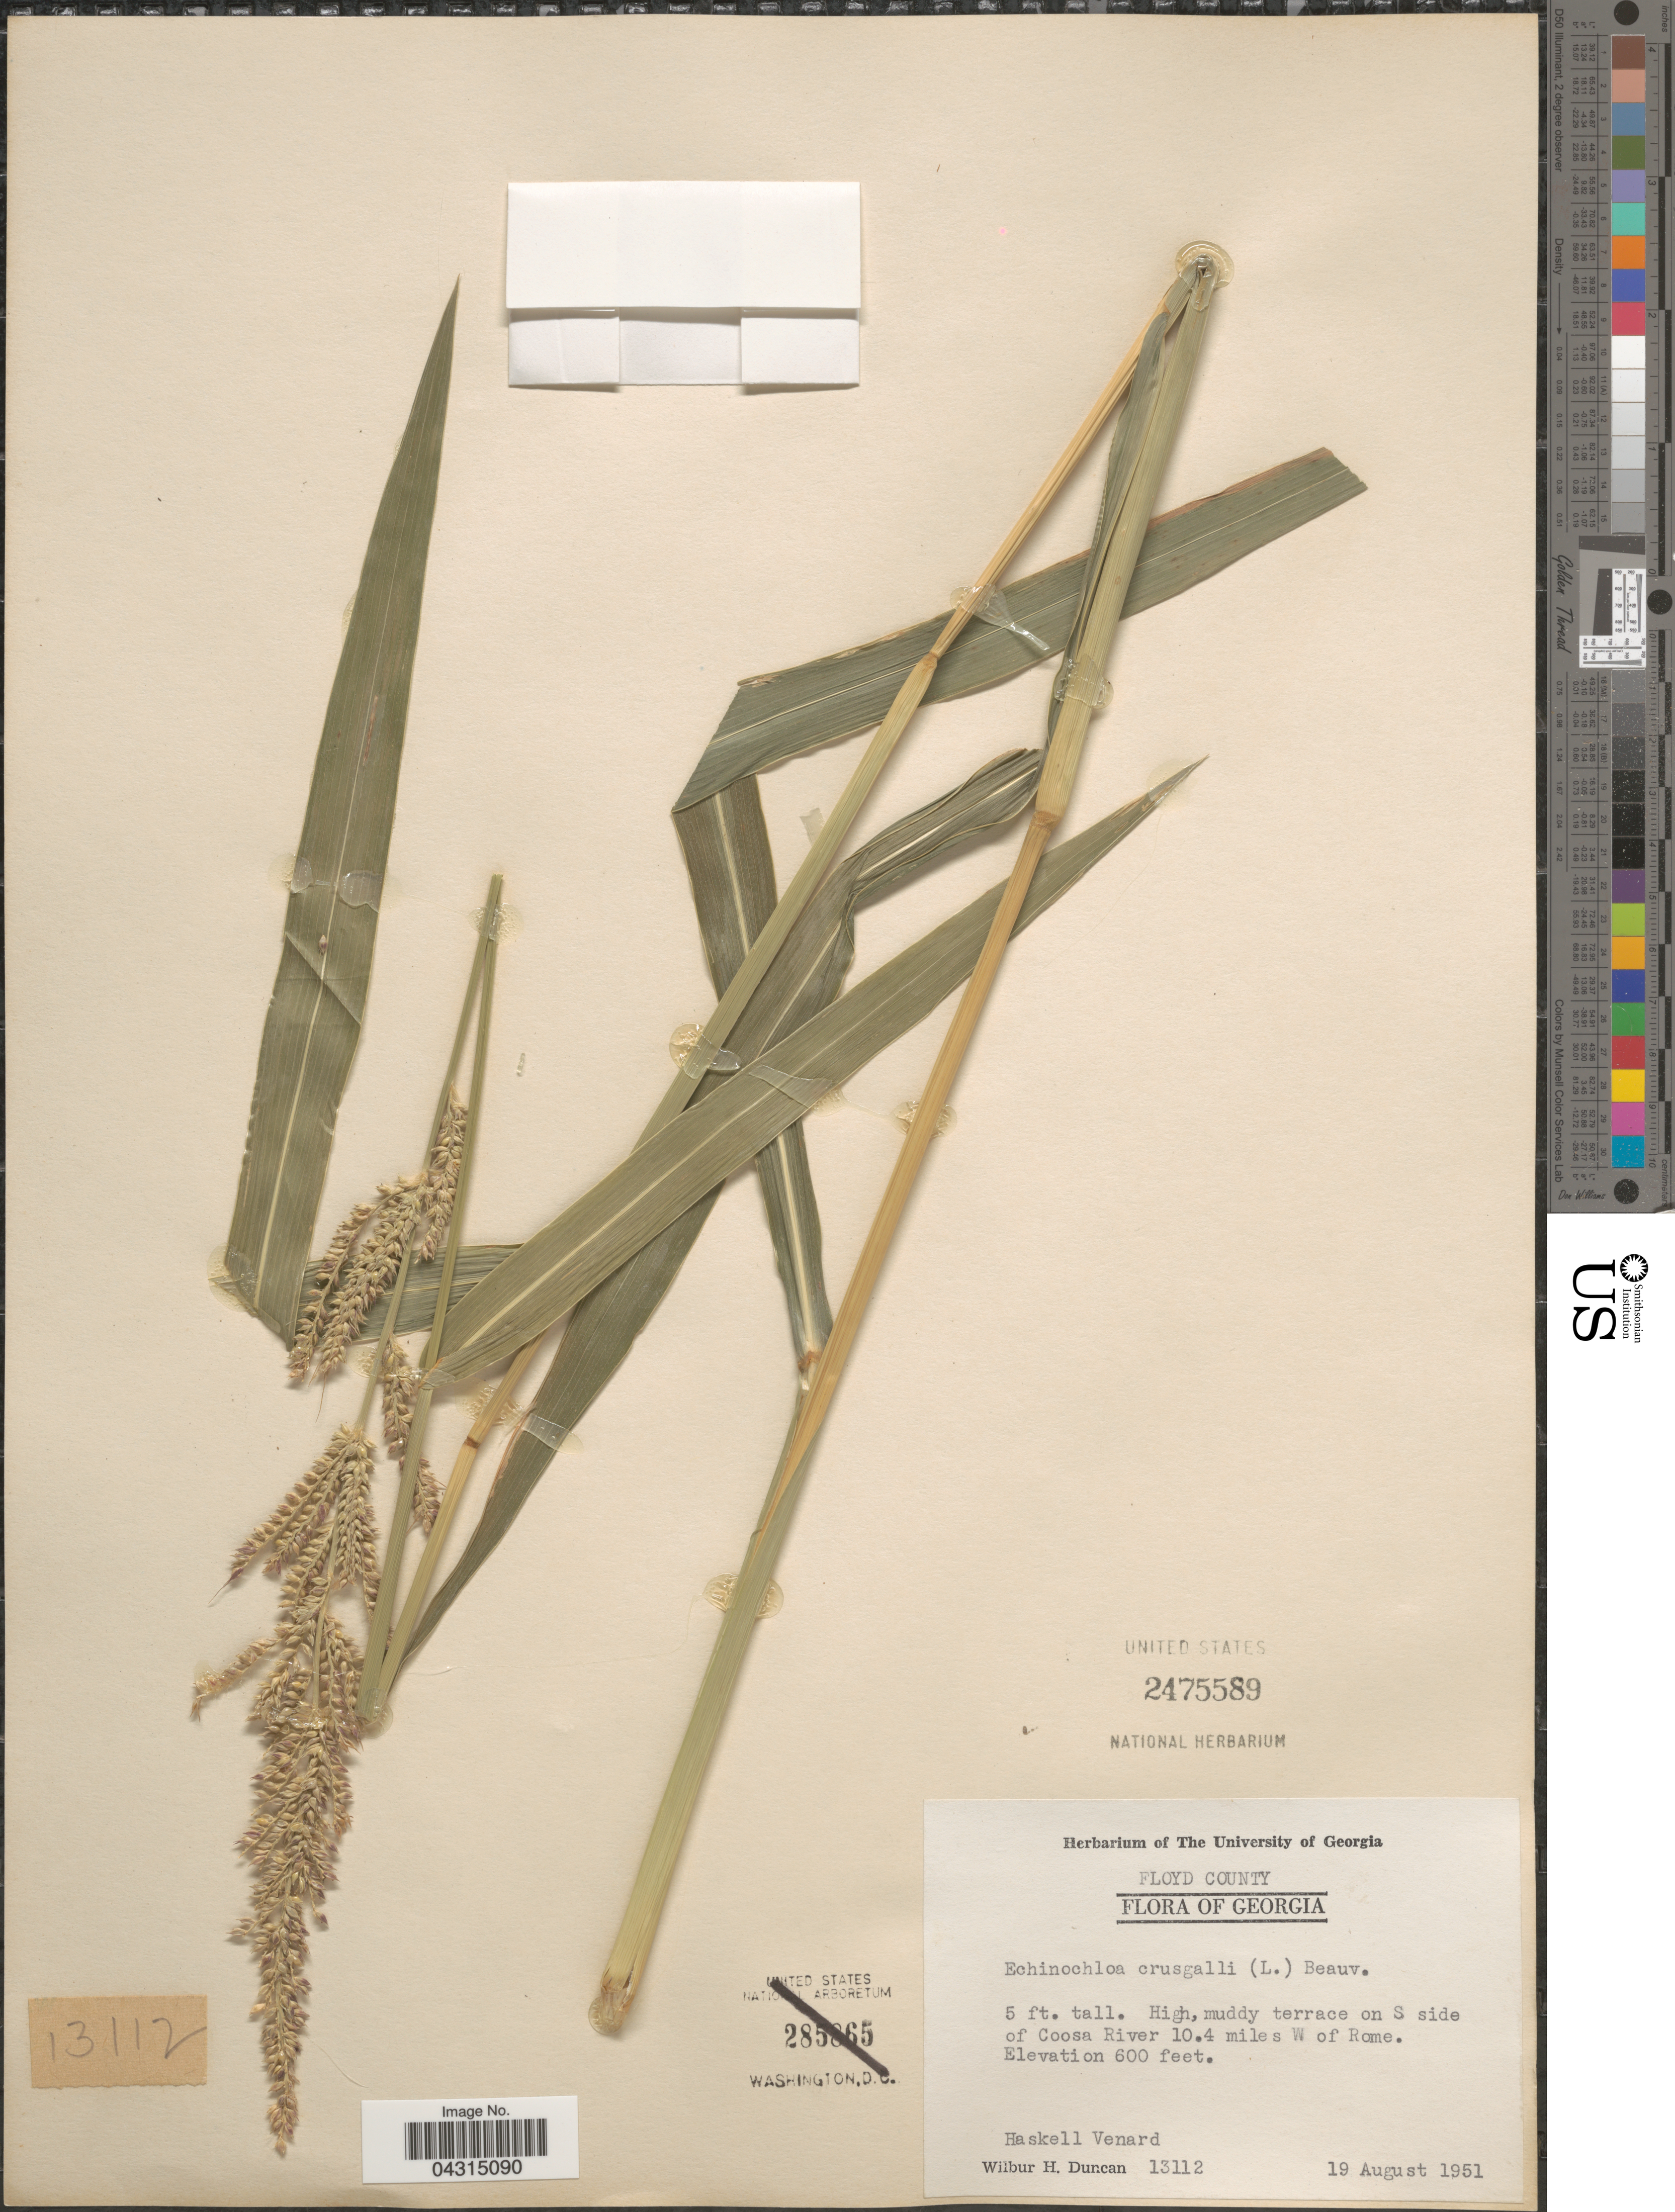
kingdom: Plantae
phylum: Tracheophyta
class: Liliopsida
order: Poales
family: Poaceae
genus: Echinochloa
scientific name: Echinochloa crus-galli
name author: (L.) P. Beauv.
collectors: H. Venard & W. H. Duncan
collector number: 13112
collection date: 1951-08-19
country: United States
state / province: Georgia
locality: Floyd County. High, muddy terrace on s side of Coosa river 10.4 miles W of Rome.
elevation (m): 183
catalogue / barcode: US 2475589